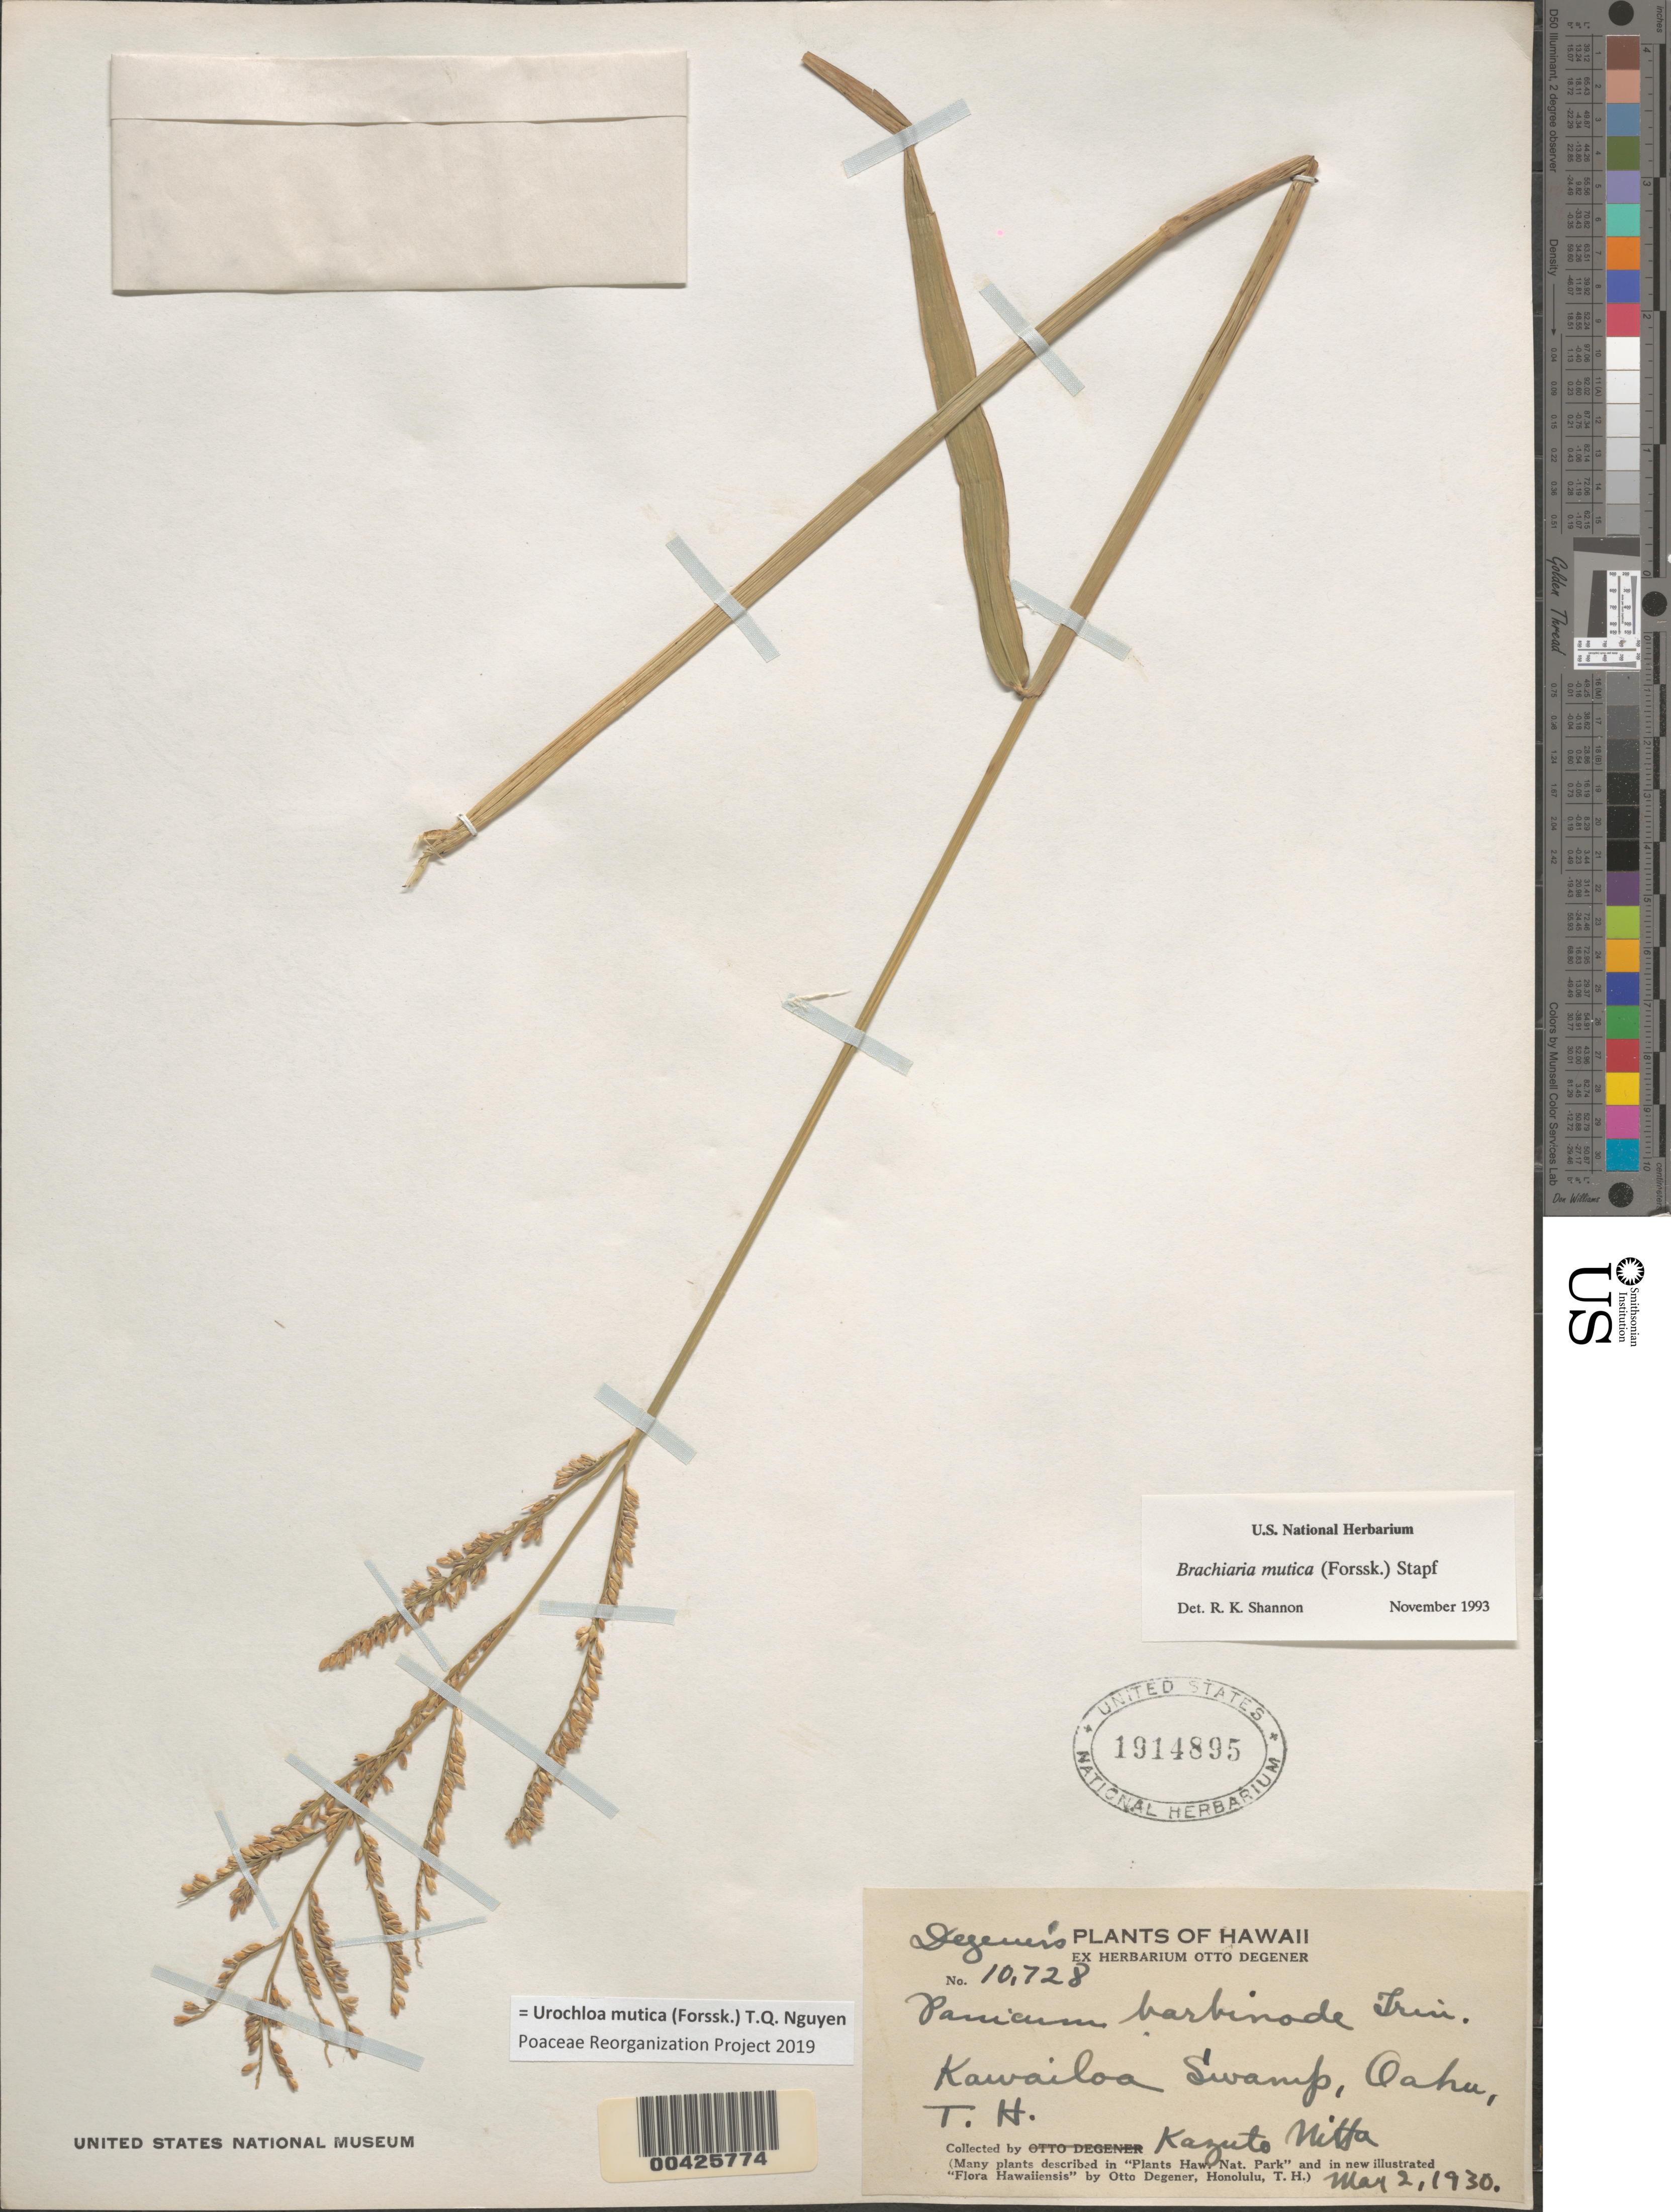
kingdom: Plantae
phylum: Tracheophyta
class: Liliopsida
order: Poales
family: Poaceae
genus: Urochloa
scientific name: Urochloa mutica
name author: (Forssk.) T.Q. Nguyen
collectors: Y. Nitta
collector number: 10728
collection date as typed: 2 May 1930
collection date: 1930-05-02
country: United States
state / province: Hawaii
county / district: Honolulu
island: Oahu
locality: Kawailoa Swamp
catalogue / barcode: US 1914895